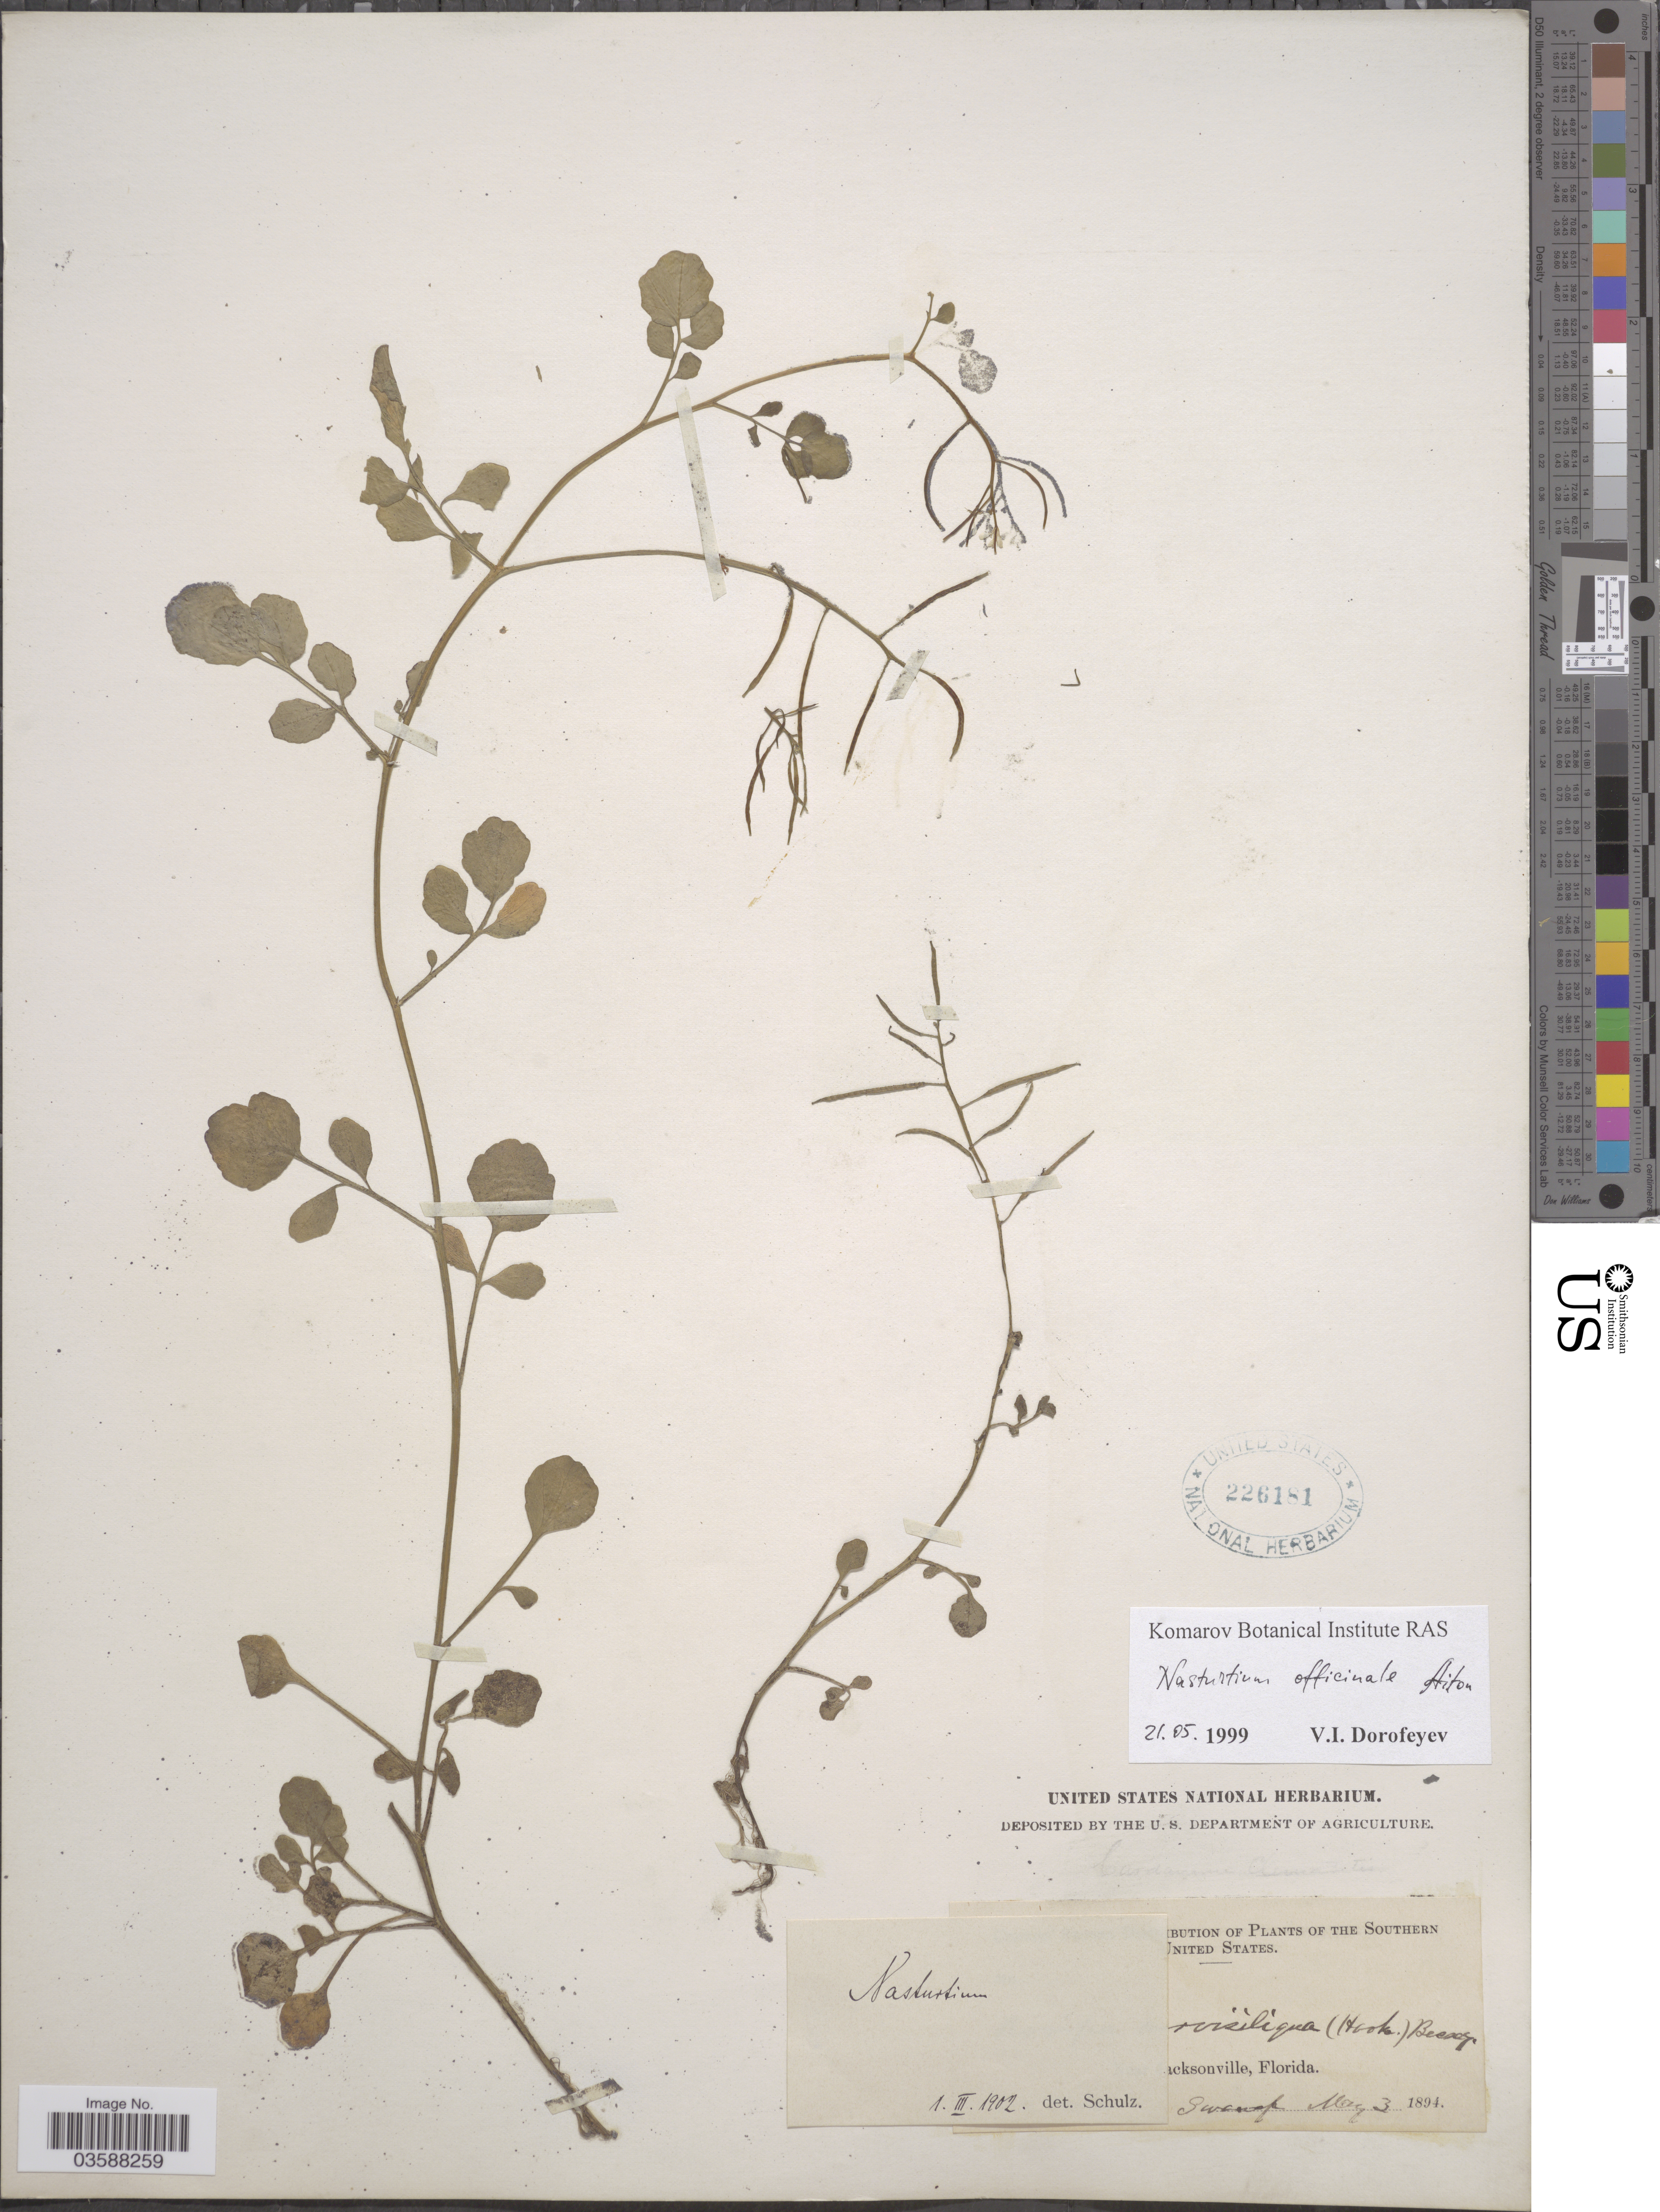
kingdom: Plantae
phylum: Tracheophyta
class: Magnoliopsida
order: Brassicales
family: Brassicaceae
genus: Nasturtium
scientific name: Nasturtium floridanum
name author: (Al-Shehbaz & Rollins) Al-Shehbaz & R.A. Price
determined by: Strong, Mark T., (BOT), Smithsonian Institution - National Museum of Natural History (UNITED STATES)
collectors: A. H. Curtiss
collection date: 1894-05-03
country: United States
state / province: Florida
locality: Jacksonville.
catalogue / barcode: US 226181